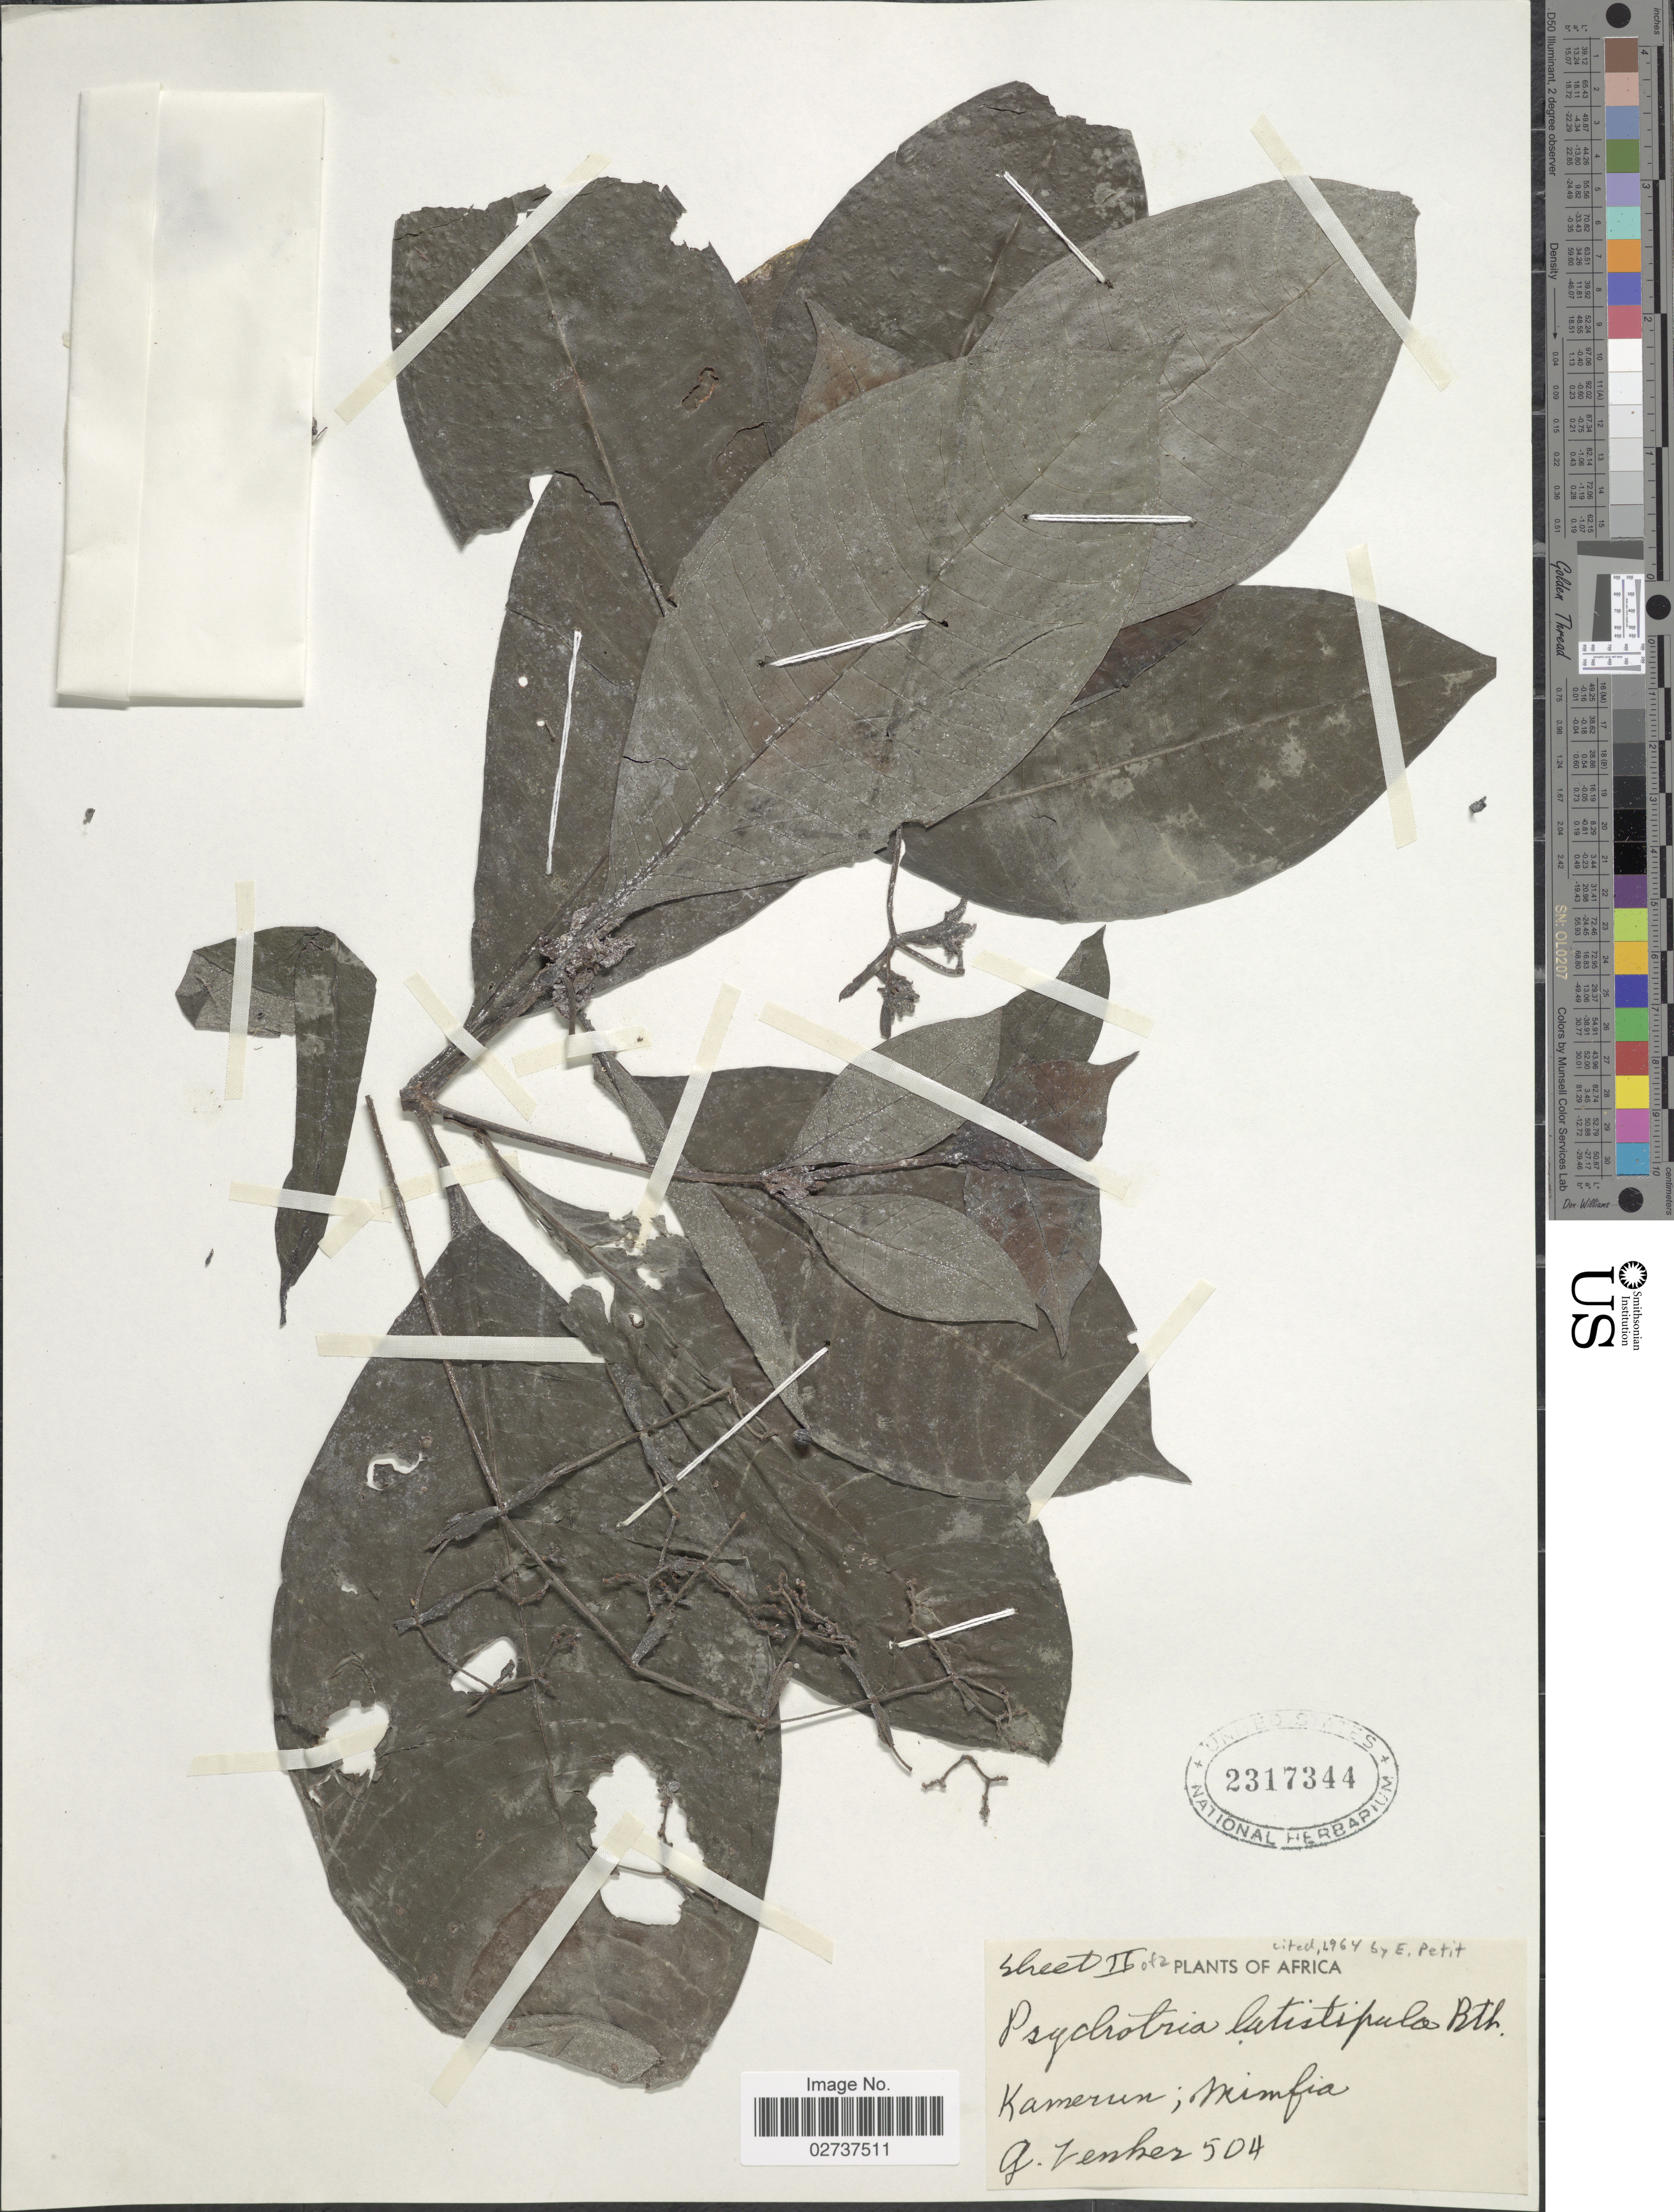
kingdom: Plantae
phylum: Tracheophyta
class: Magnoliopsida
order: Gentianales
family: Rubiaceae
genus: Psychotria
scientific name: Psychotria latistipula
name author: Benth.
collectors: G. A. Zenker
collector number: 504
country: Cameroon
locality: Mimfia.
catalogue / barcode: US 2317344